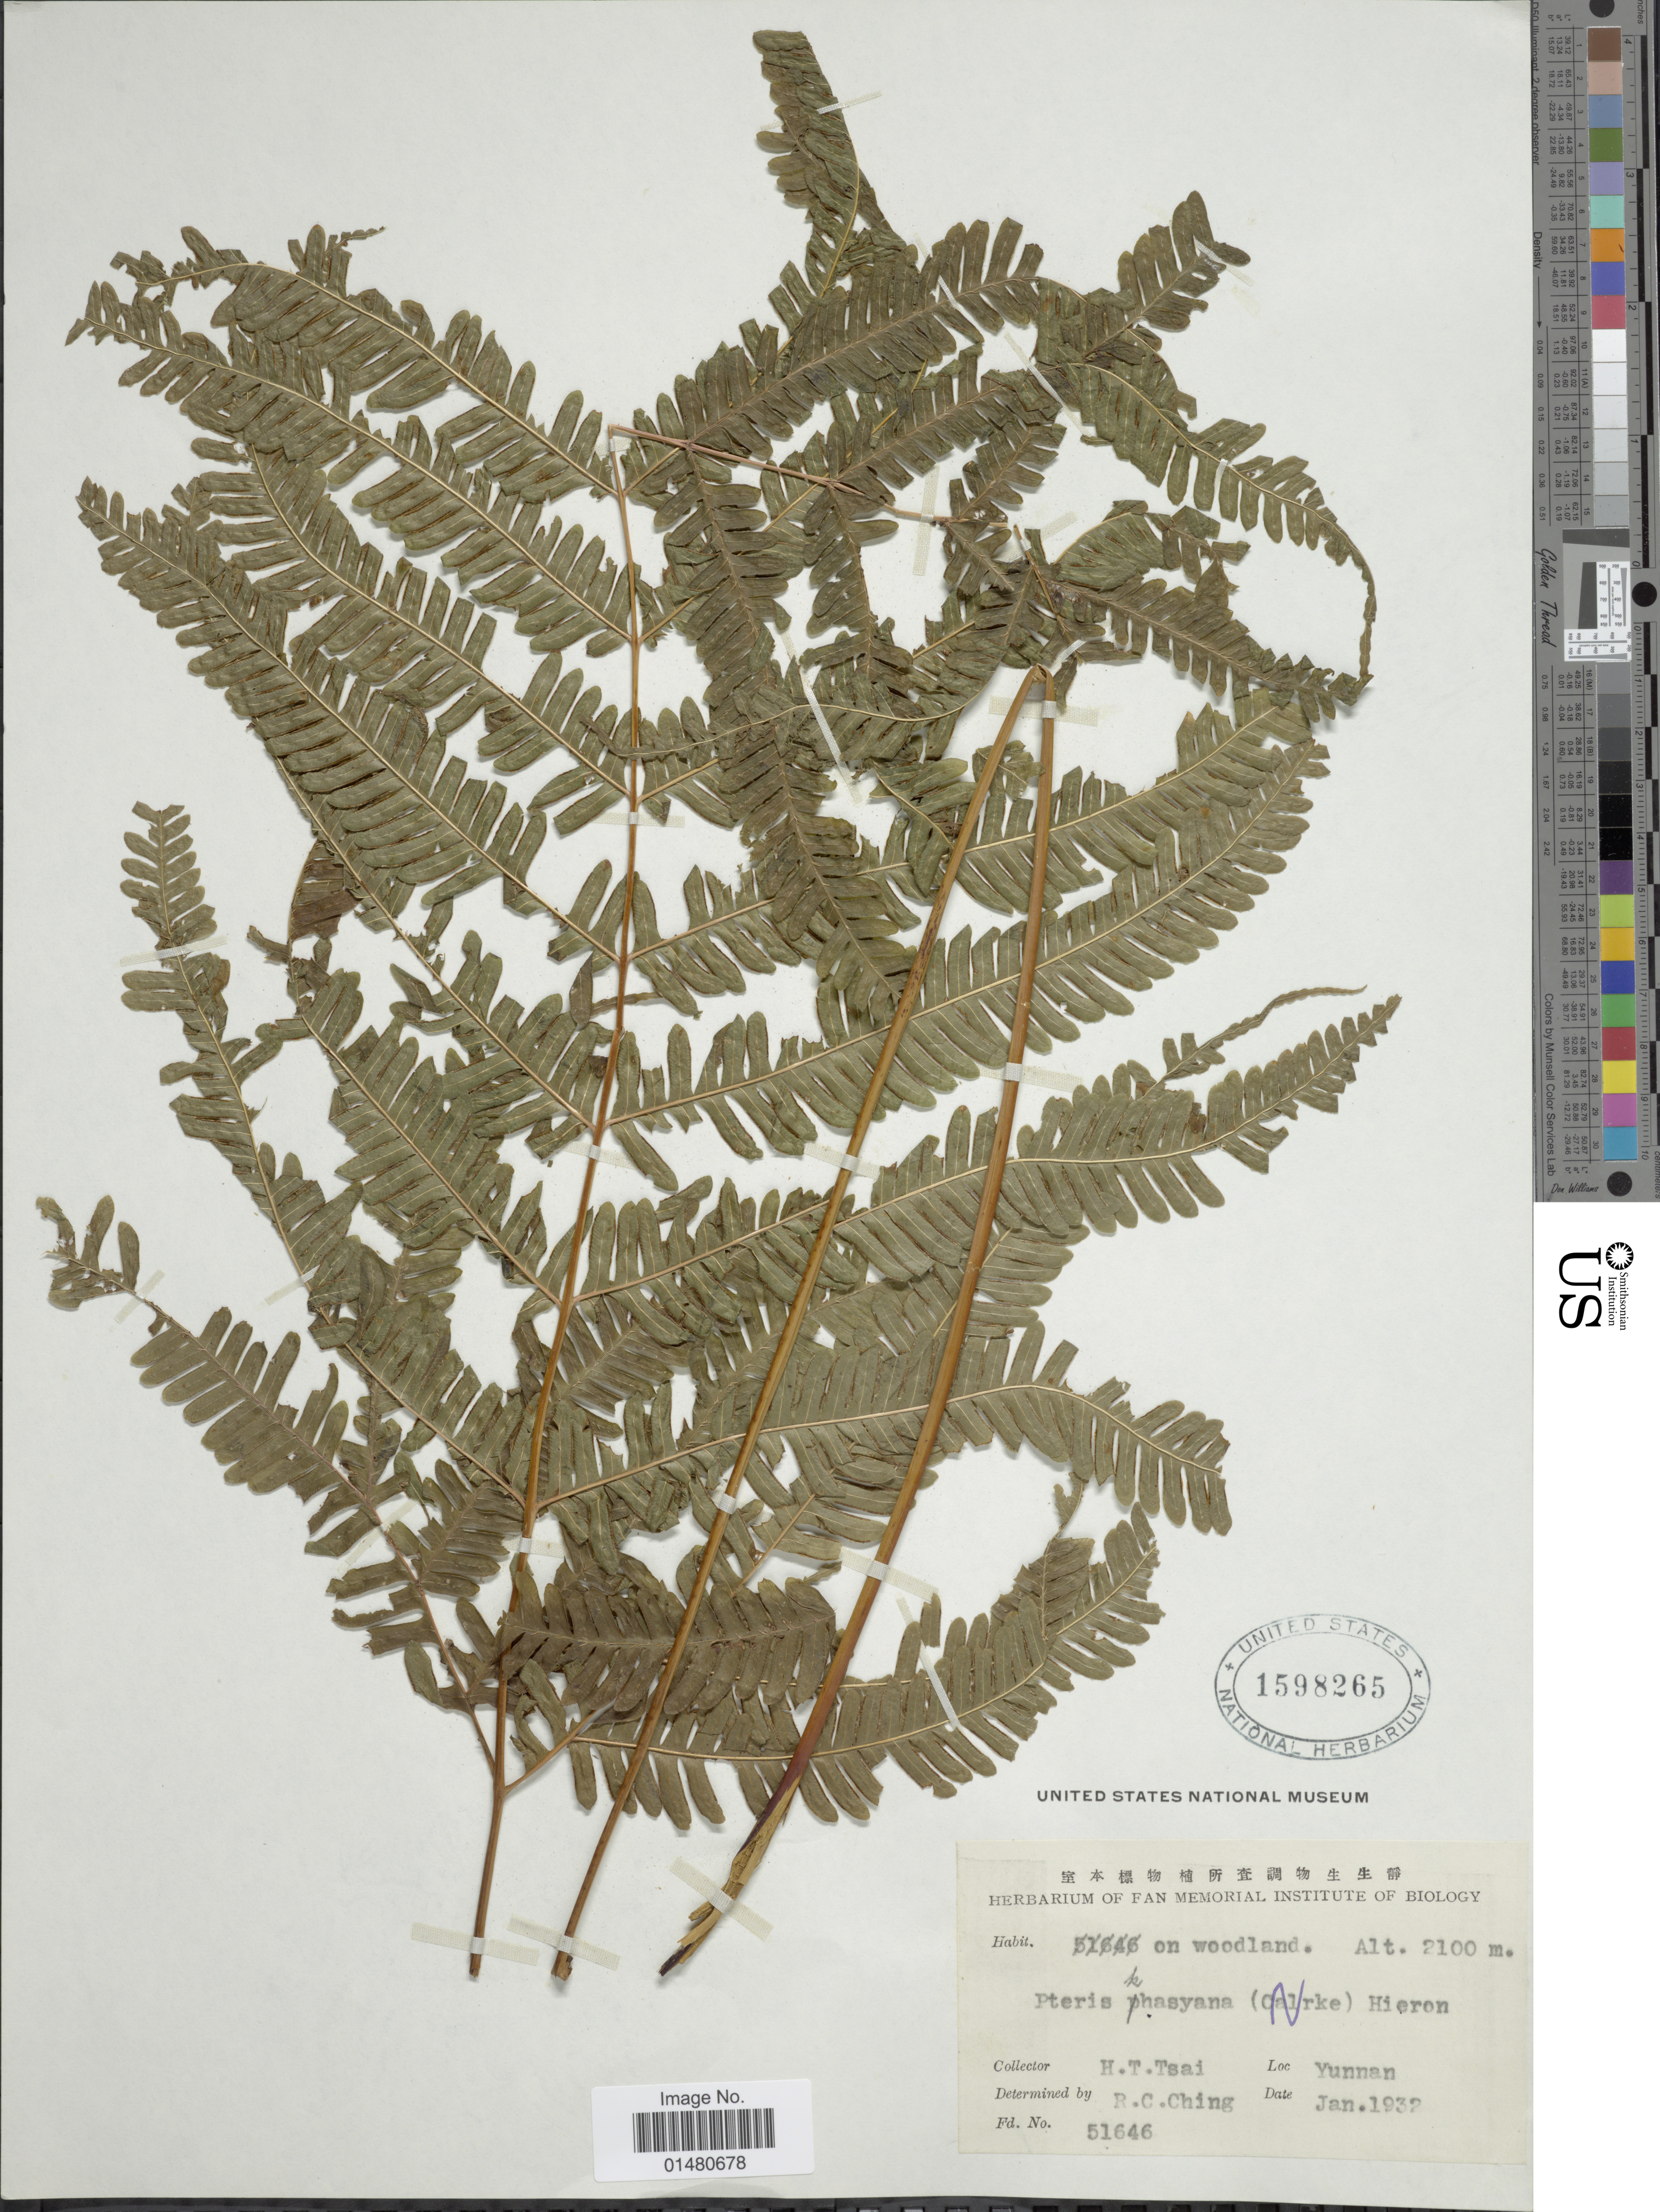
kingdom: Plantae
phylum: Tracheophyta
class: Polypodiopsida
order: Polypodiales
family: Pteridaceae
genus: Pteris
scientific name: Pteris khaysana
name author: Hieron.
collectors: H. Tsai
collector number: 51646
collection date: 1932-01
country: China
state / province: Yunnan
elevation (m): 2100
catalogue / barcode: US 1598265